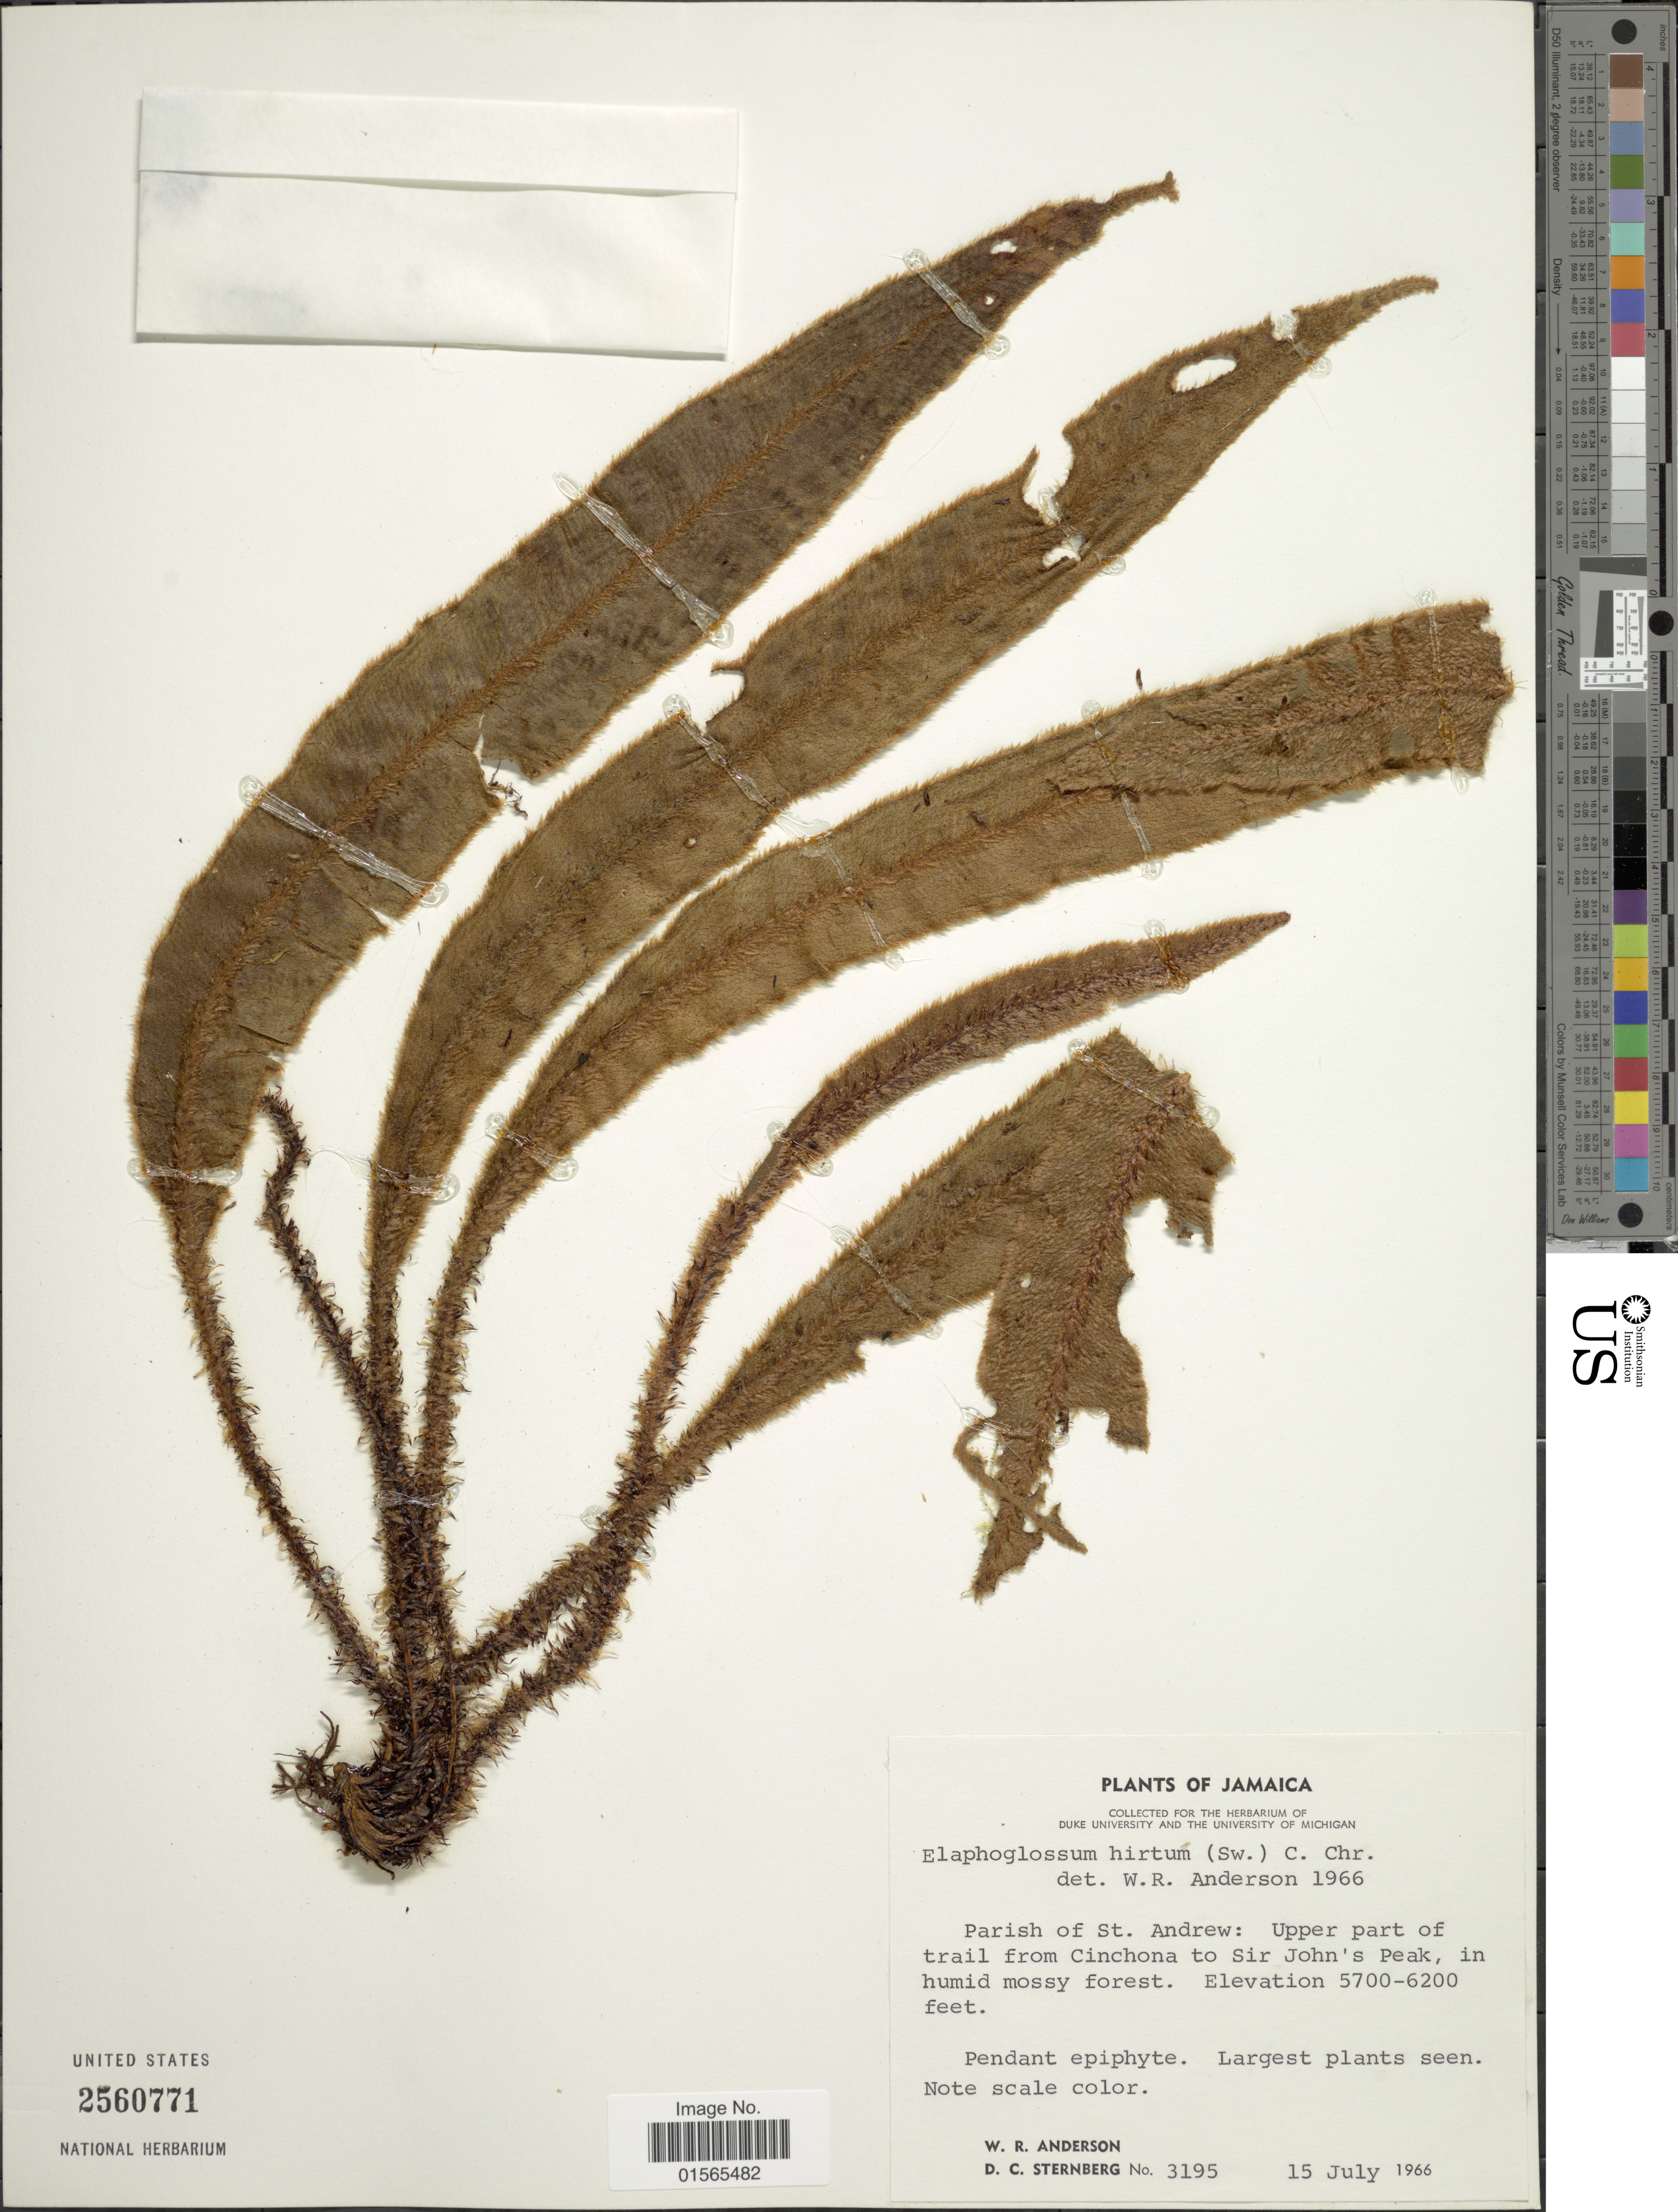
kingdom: Plantae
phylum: Tracheophyta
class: Polypodiopsida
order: Polypodiales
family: Dryopteridaceae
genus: Elaphoglossum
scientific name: Elaphoglossum hirtum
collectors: W. Anderson & D. Sternberg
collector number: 3195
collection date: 1966-07-15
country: Jamaica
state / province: Saint Andrew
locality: Upper part of trail from Cinchona to Sir John's Peak, in humid mossy forest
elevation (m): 1737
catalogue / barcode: US 2560771